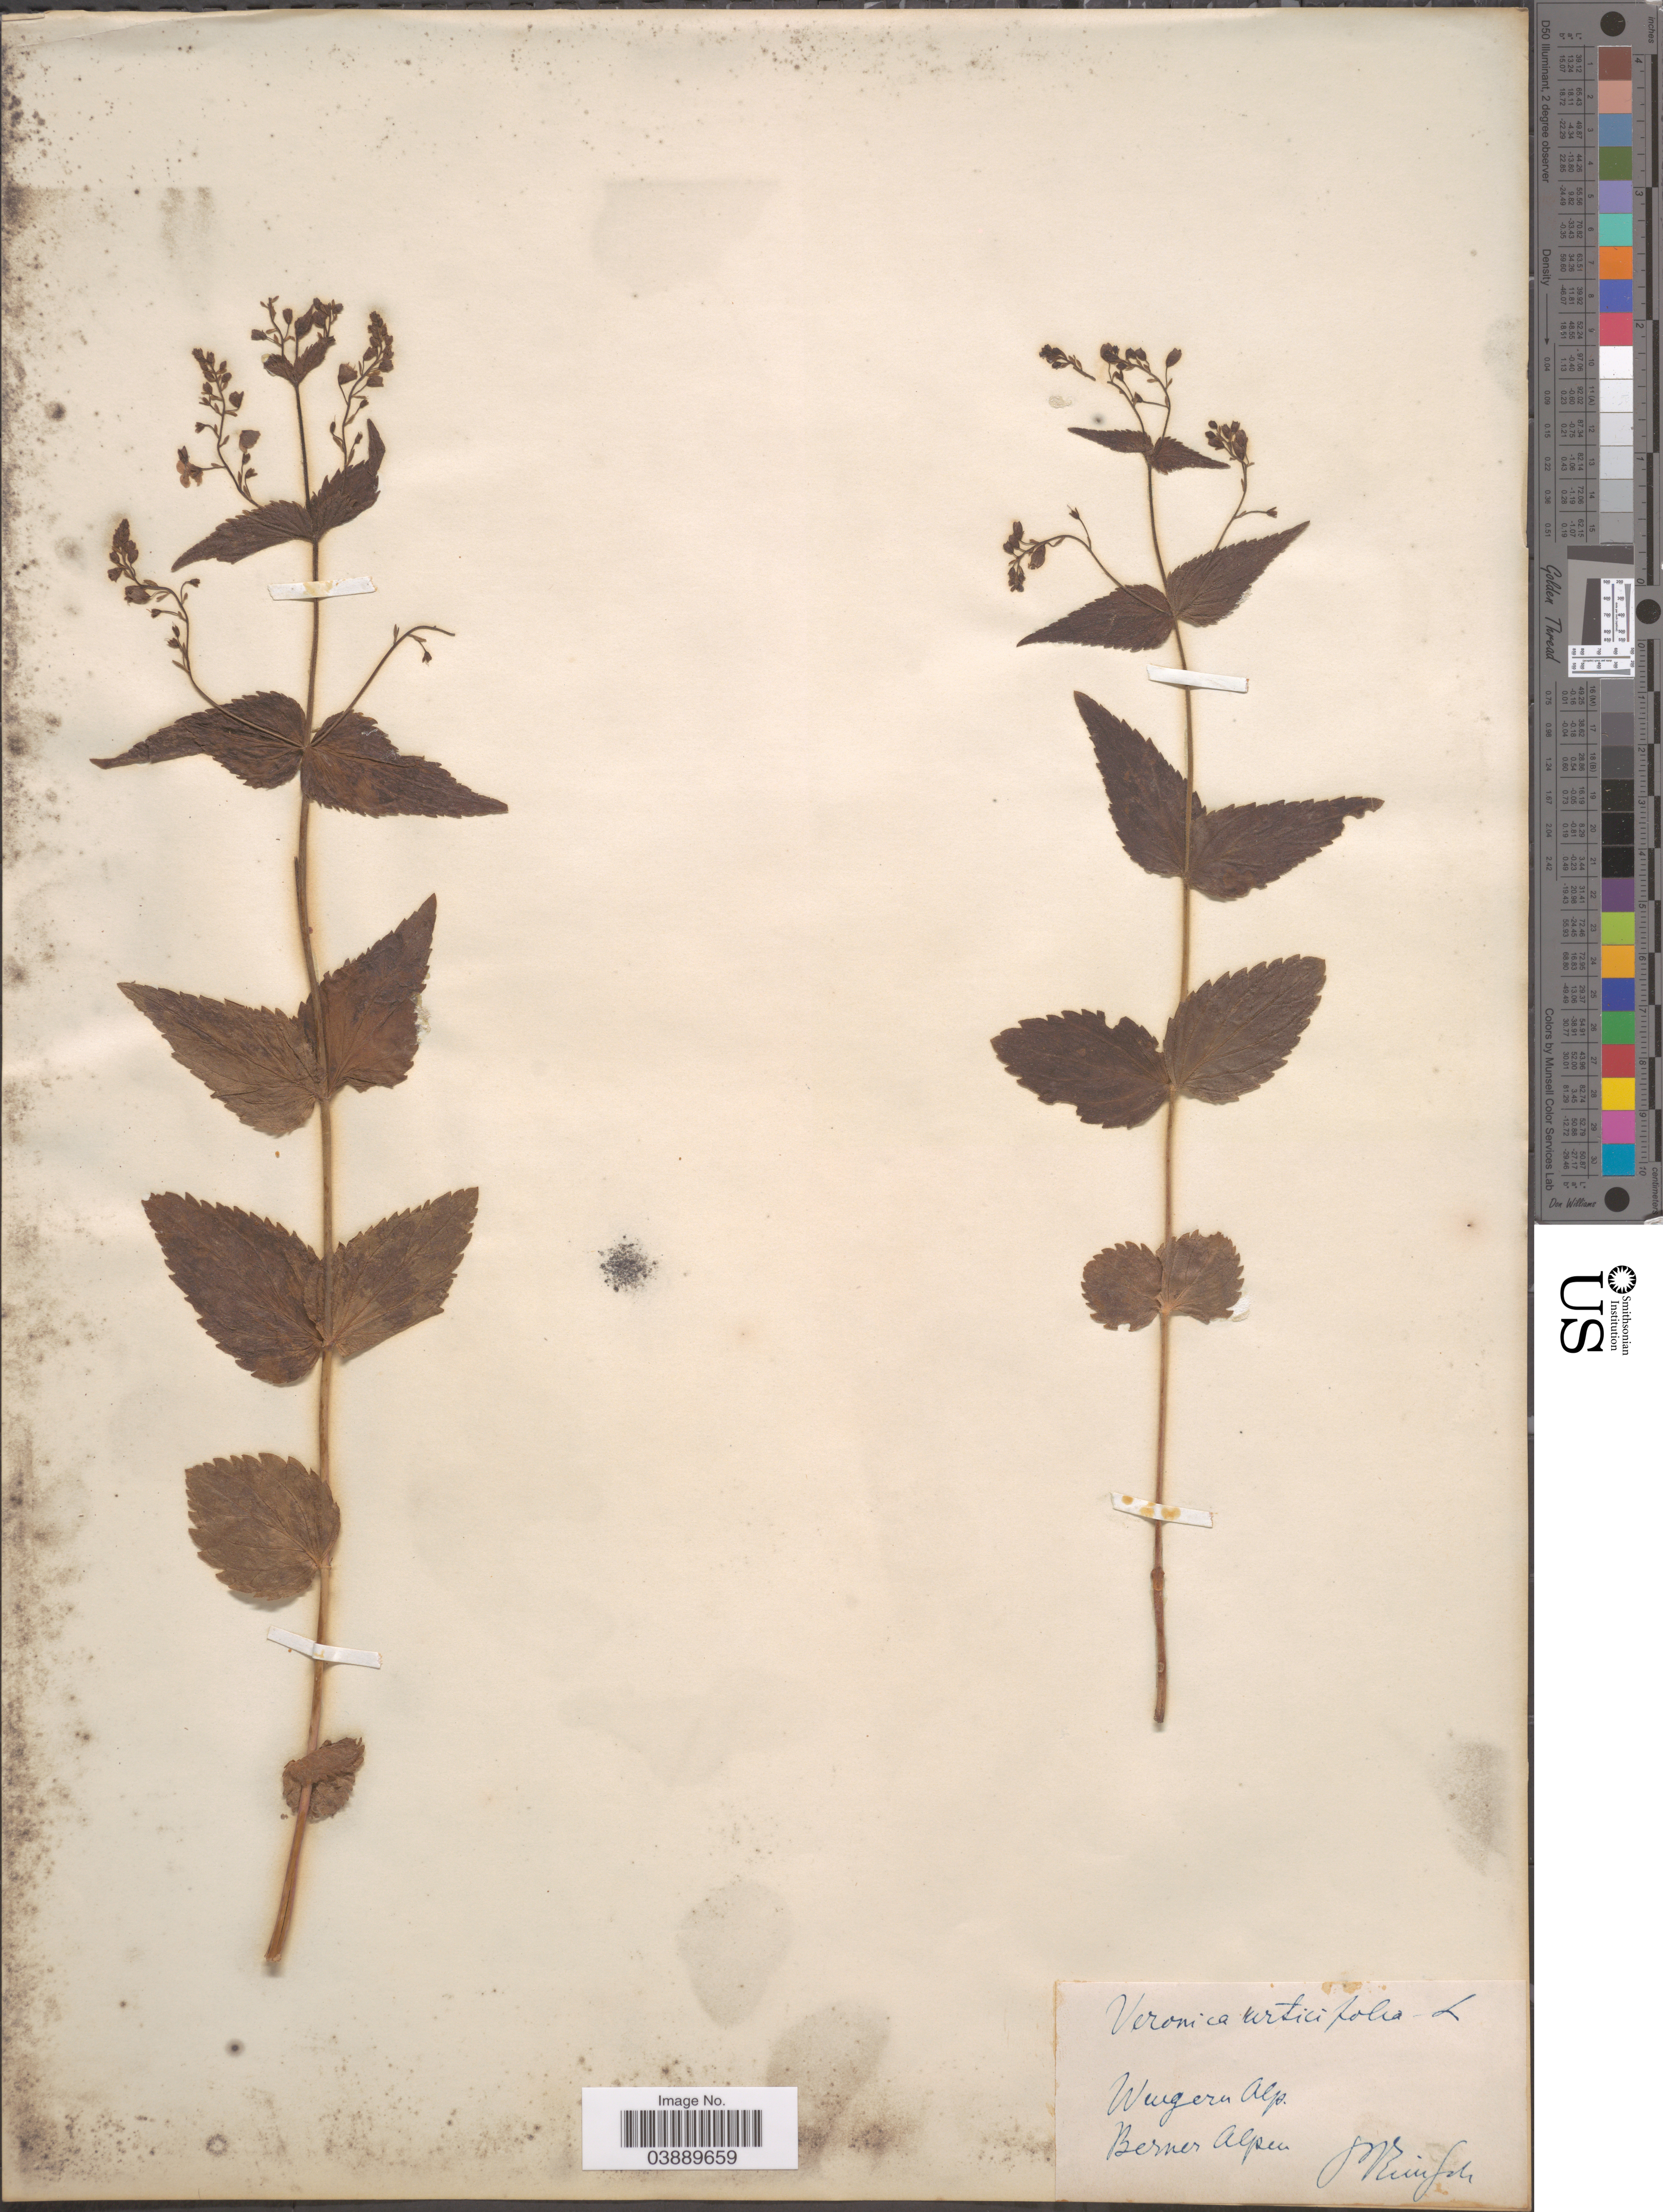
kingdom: Plantae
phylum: Tracheophyta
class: Magnoliopsida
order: Lamiales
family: Plantaginaceae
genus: Veronica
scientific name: Veronica urticifolia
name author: Jacq.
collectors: P. Reinsch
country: Switzerland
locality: Wugern Alp. Berner Alpen.